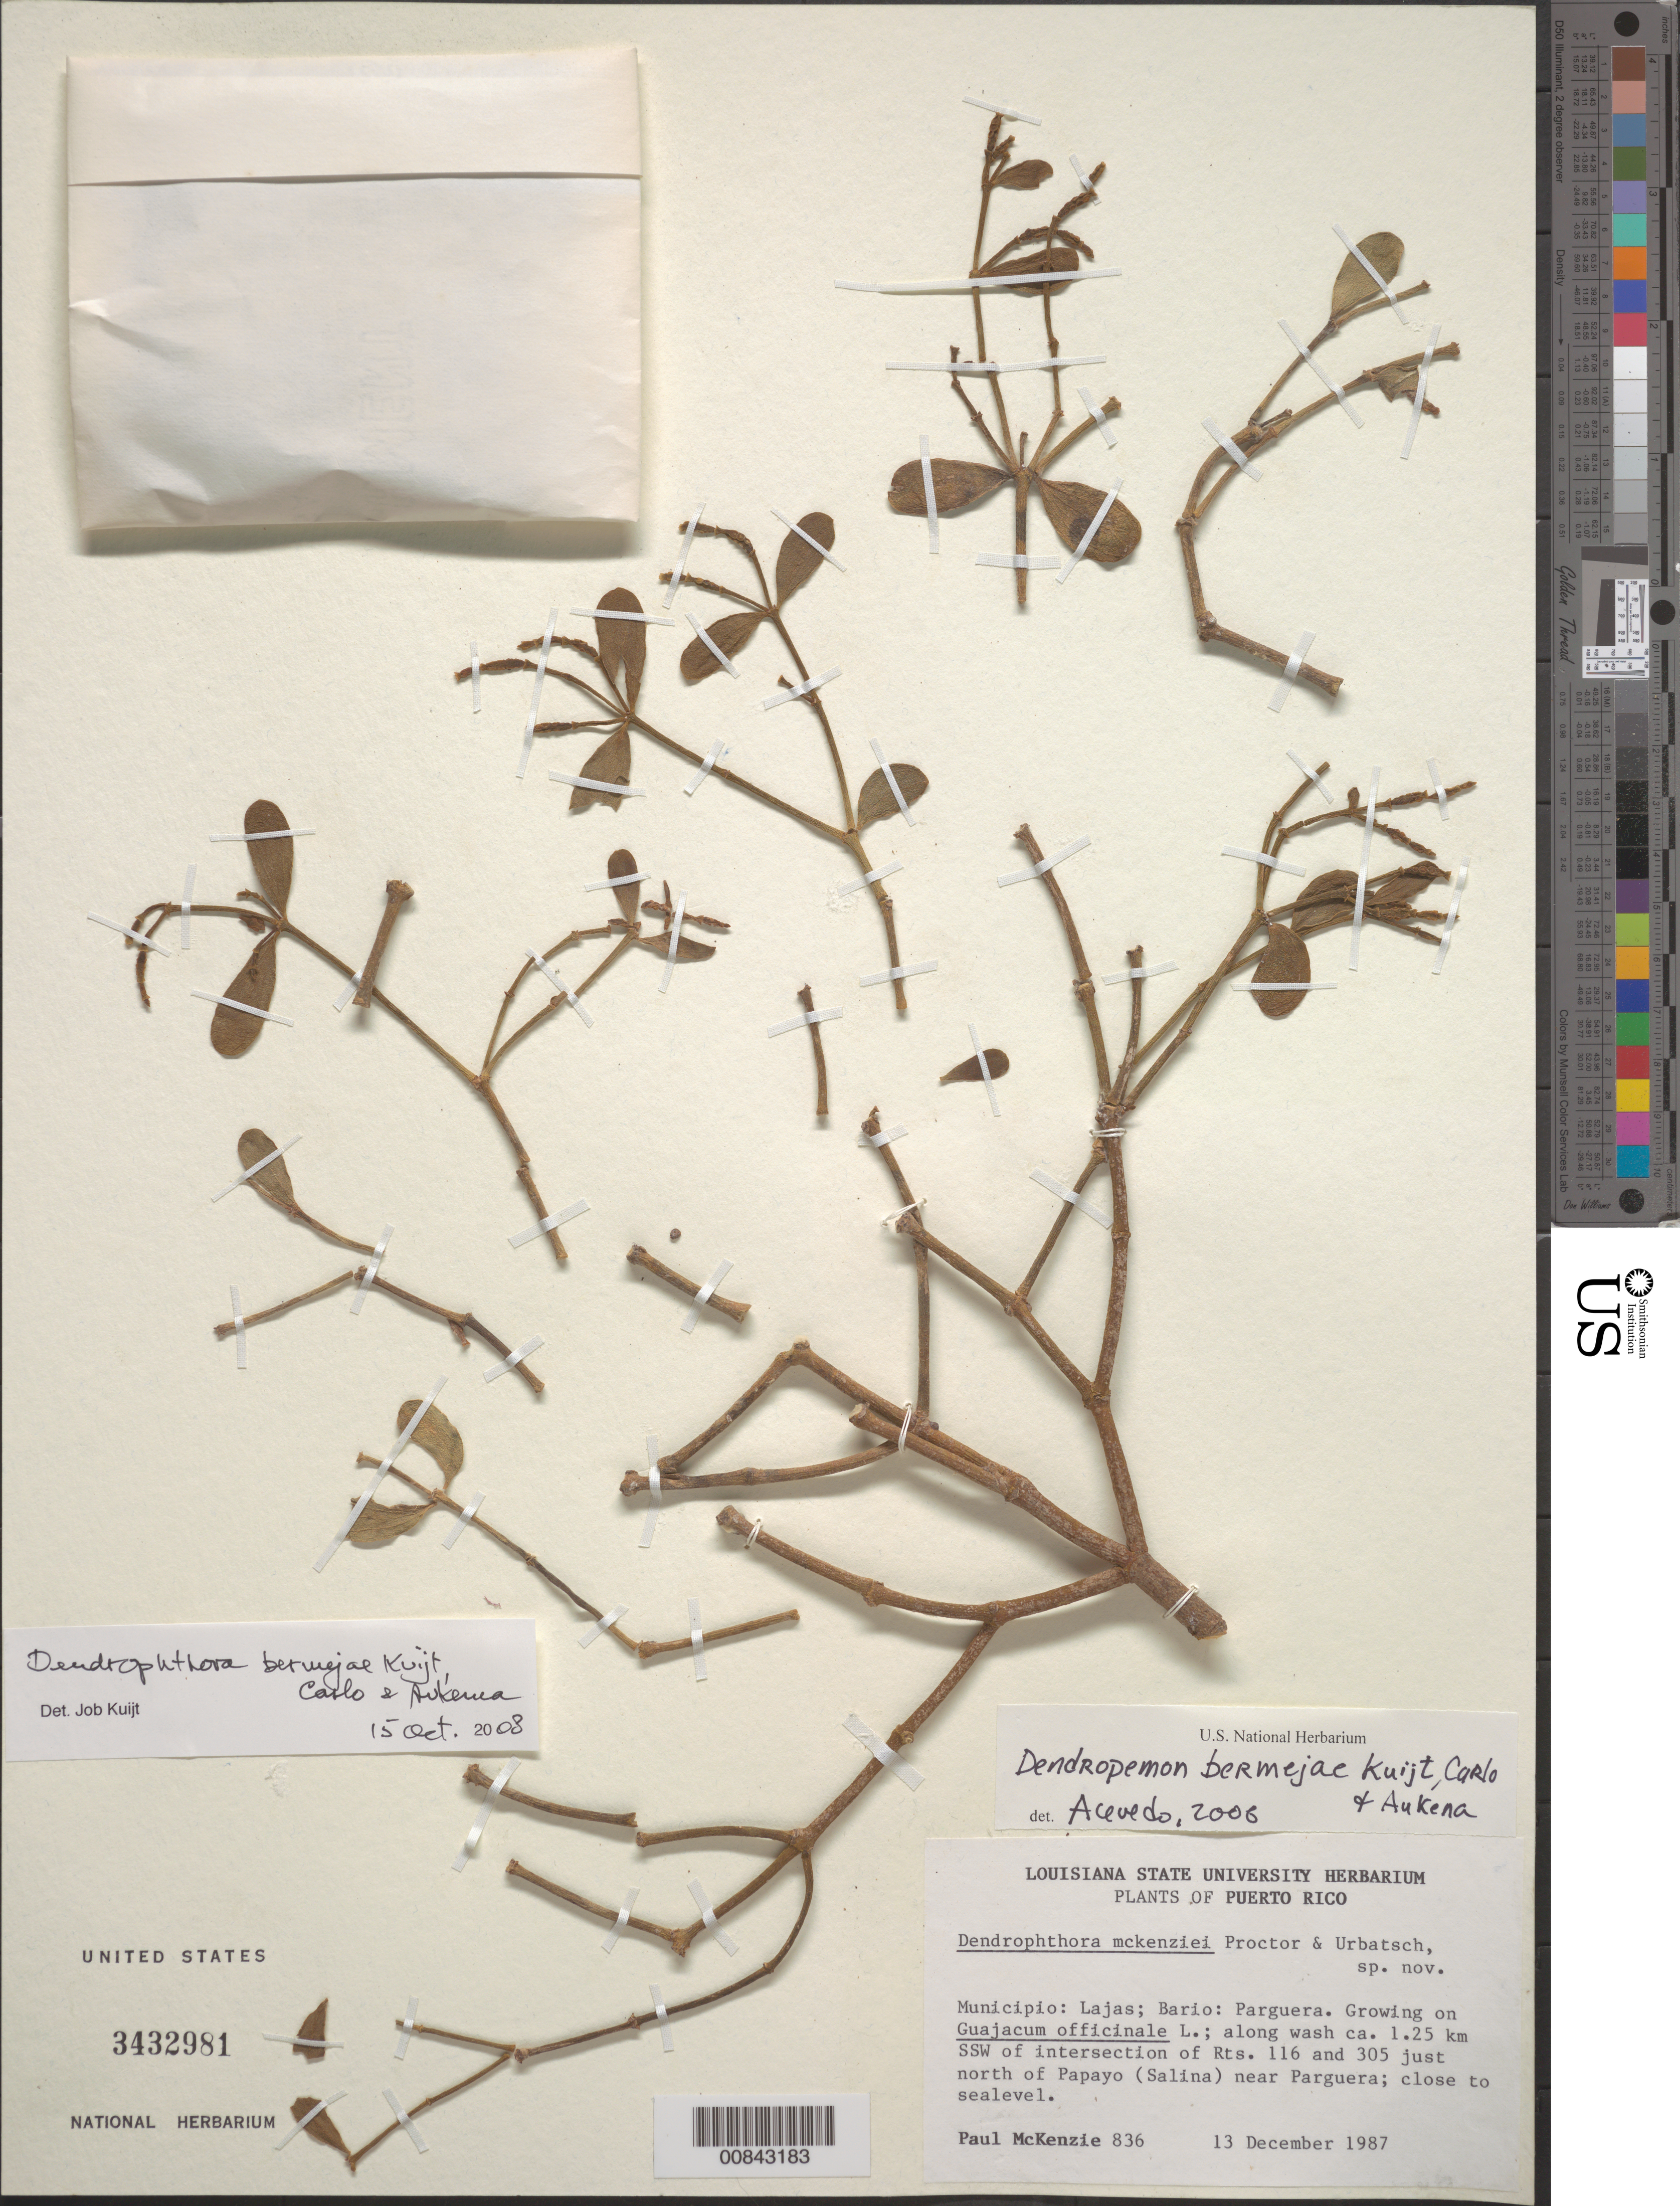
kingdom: Plantae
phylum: Tracheophyta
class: Magnoliopsida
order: Santalales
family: Viscaceae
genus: Dendrophthora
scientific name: Dendrophthora bermejae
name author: Kuijt et al.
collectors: P. McKenzie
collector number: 836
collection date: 1987-12-13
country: Puerto Rico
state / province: Lajas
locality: Municipio: Lajas; Bario: Parguera. Along wash ca. 1.25 km SSW of intersection of Rts. 116 and 305 just north of Papayo (Salina) near Parguera.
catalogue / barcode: US 3432981